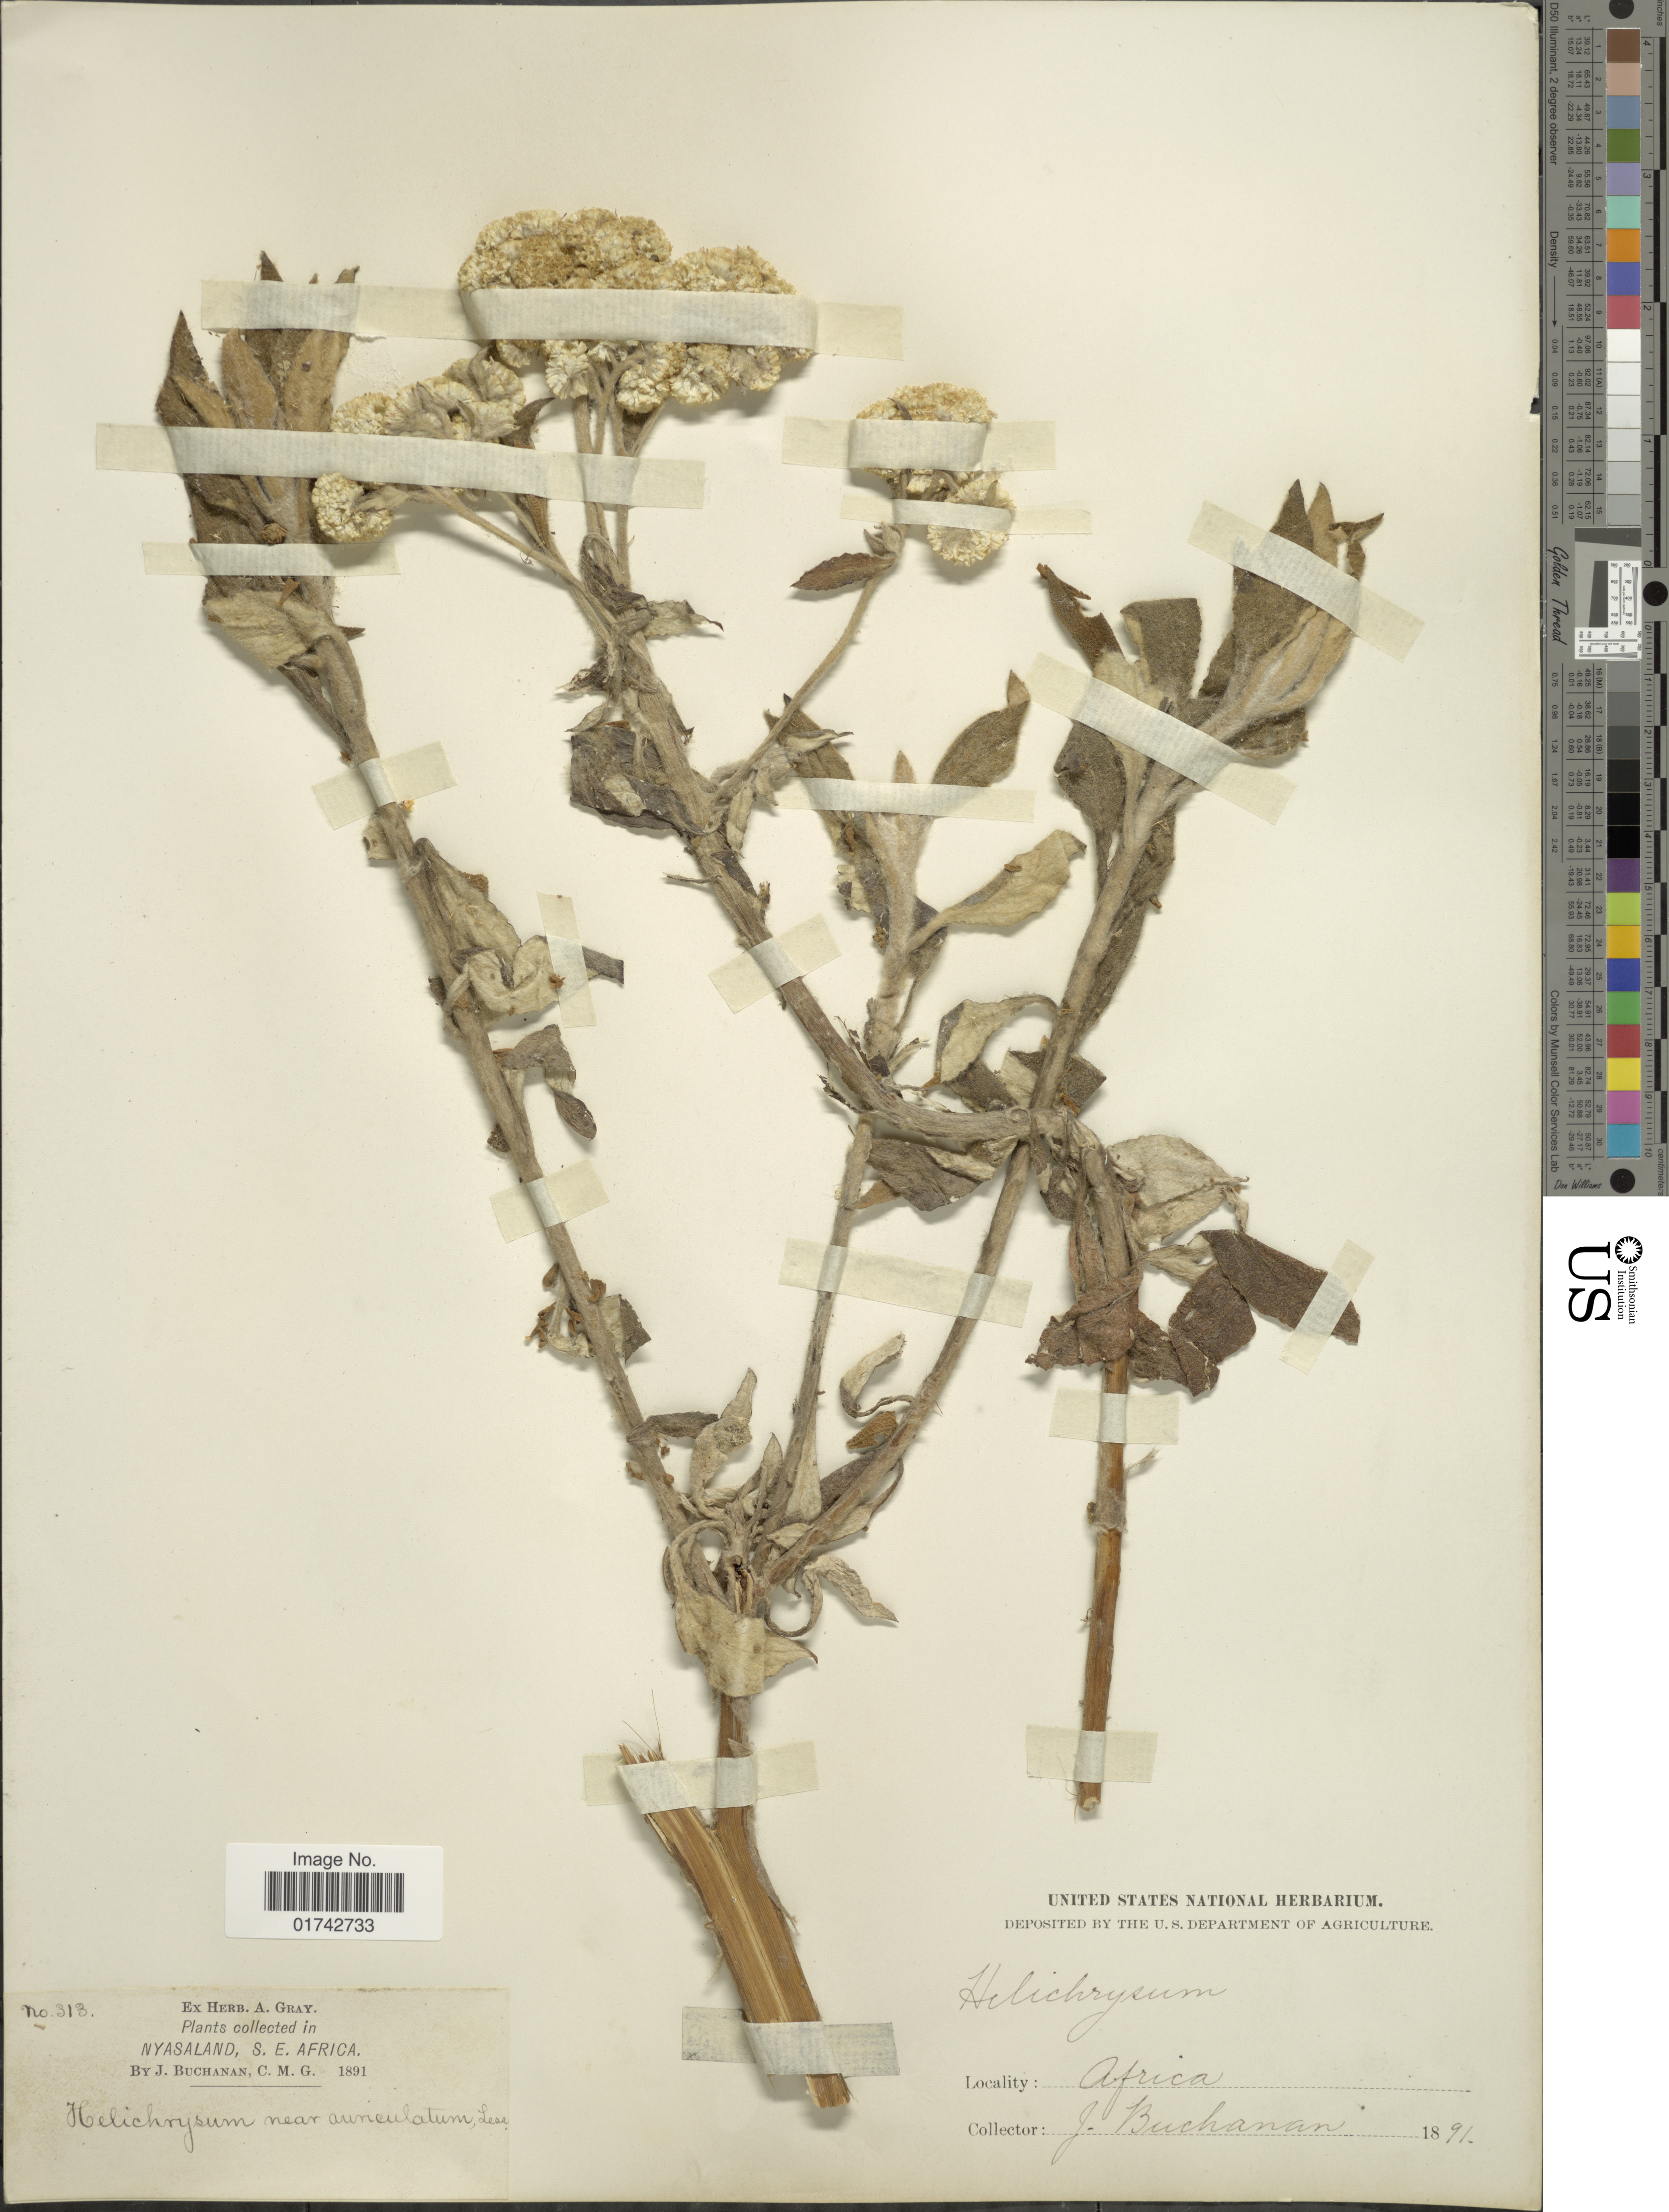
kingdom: Plantae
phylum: Tracheophyta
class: Magnoliopsida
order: Asterales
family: Asteraceae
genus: Helichrysum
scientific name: Helichrysum auriculatum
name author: Less.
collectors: J. Buchanan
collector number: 313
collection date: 1891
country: Malawi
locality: Nyasaland, S. E. Africa